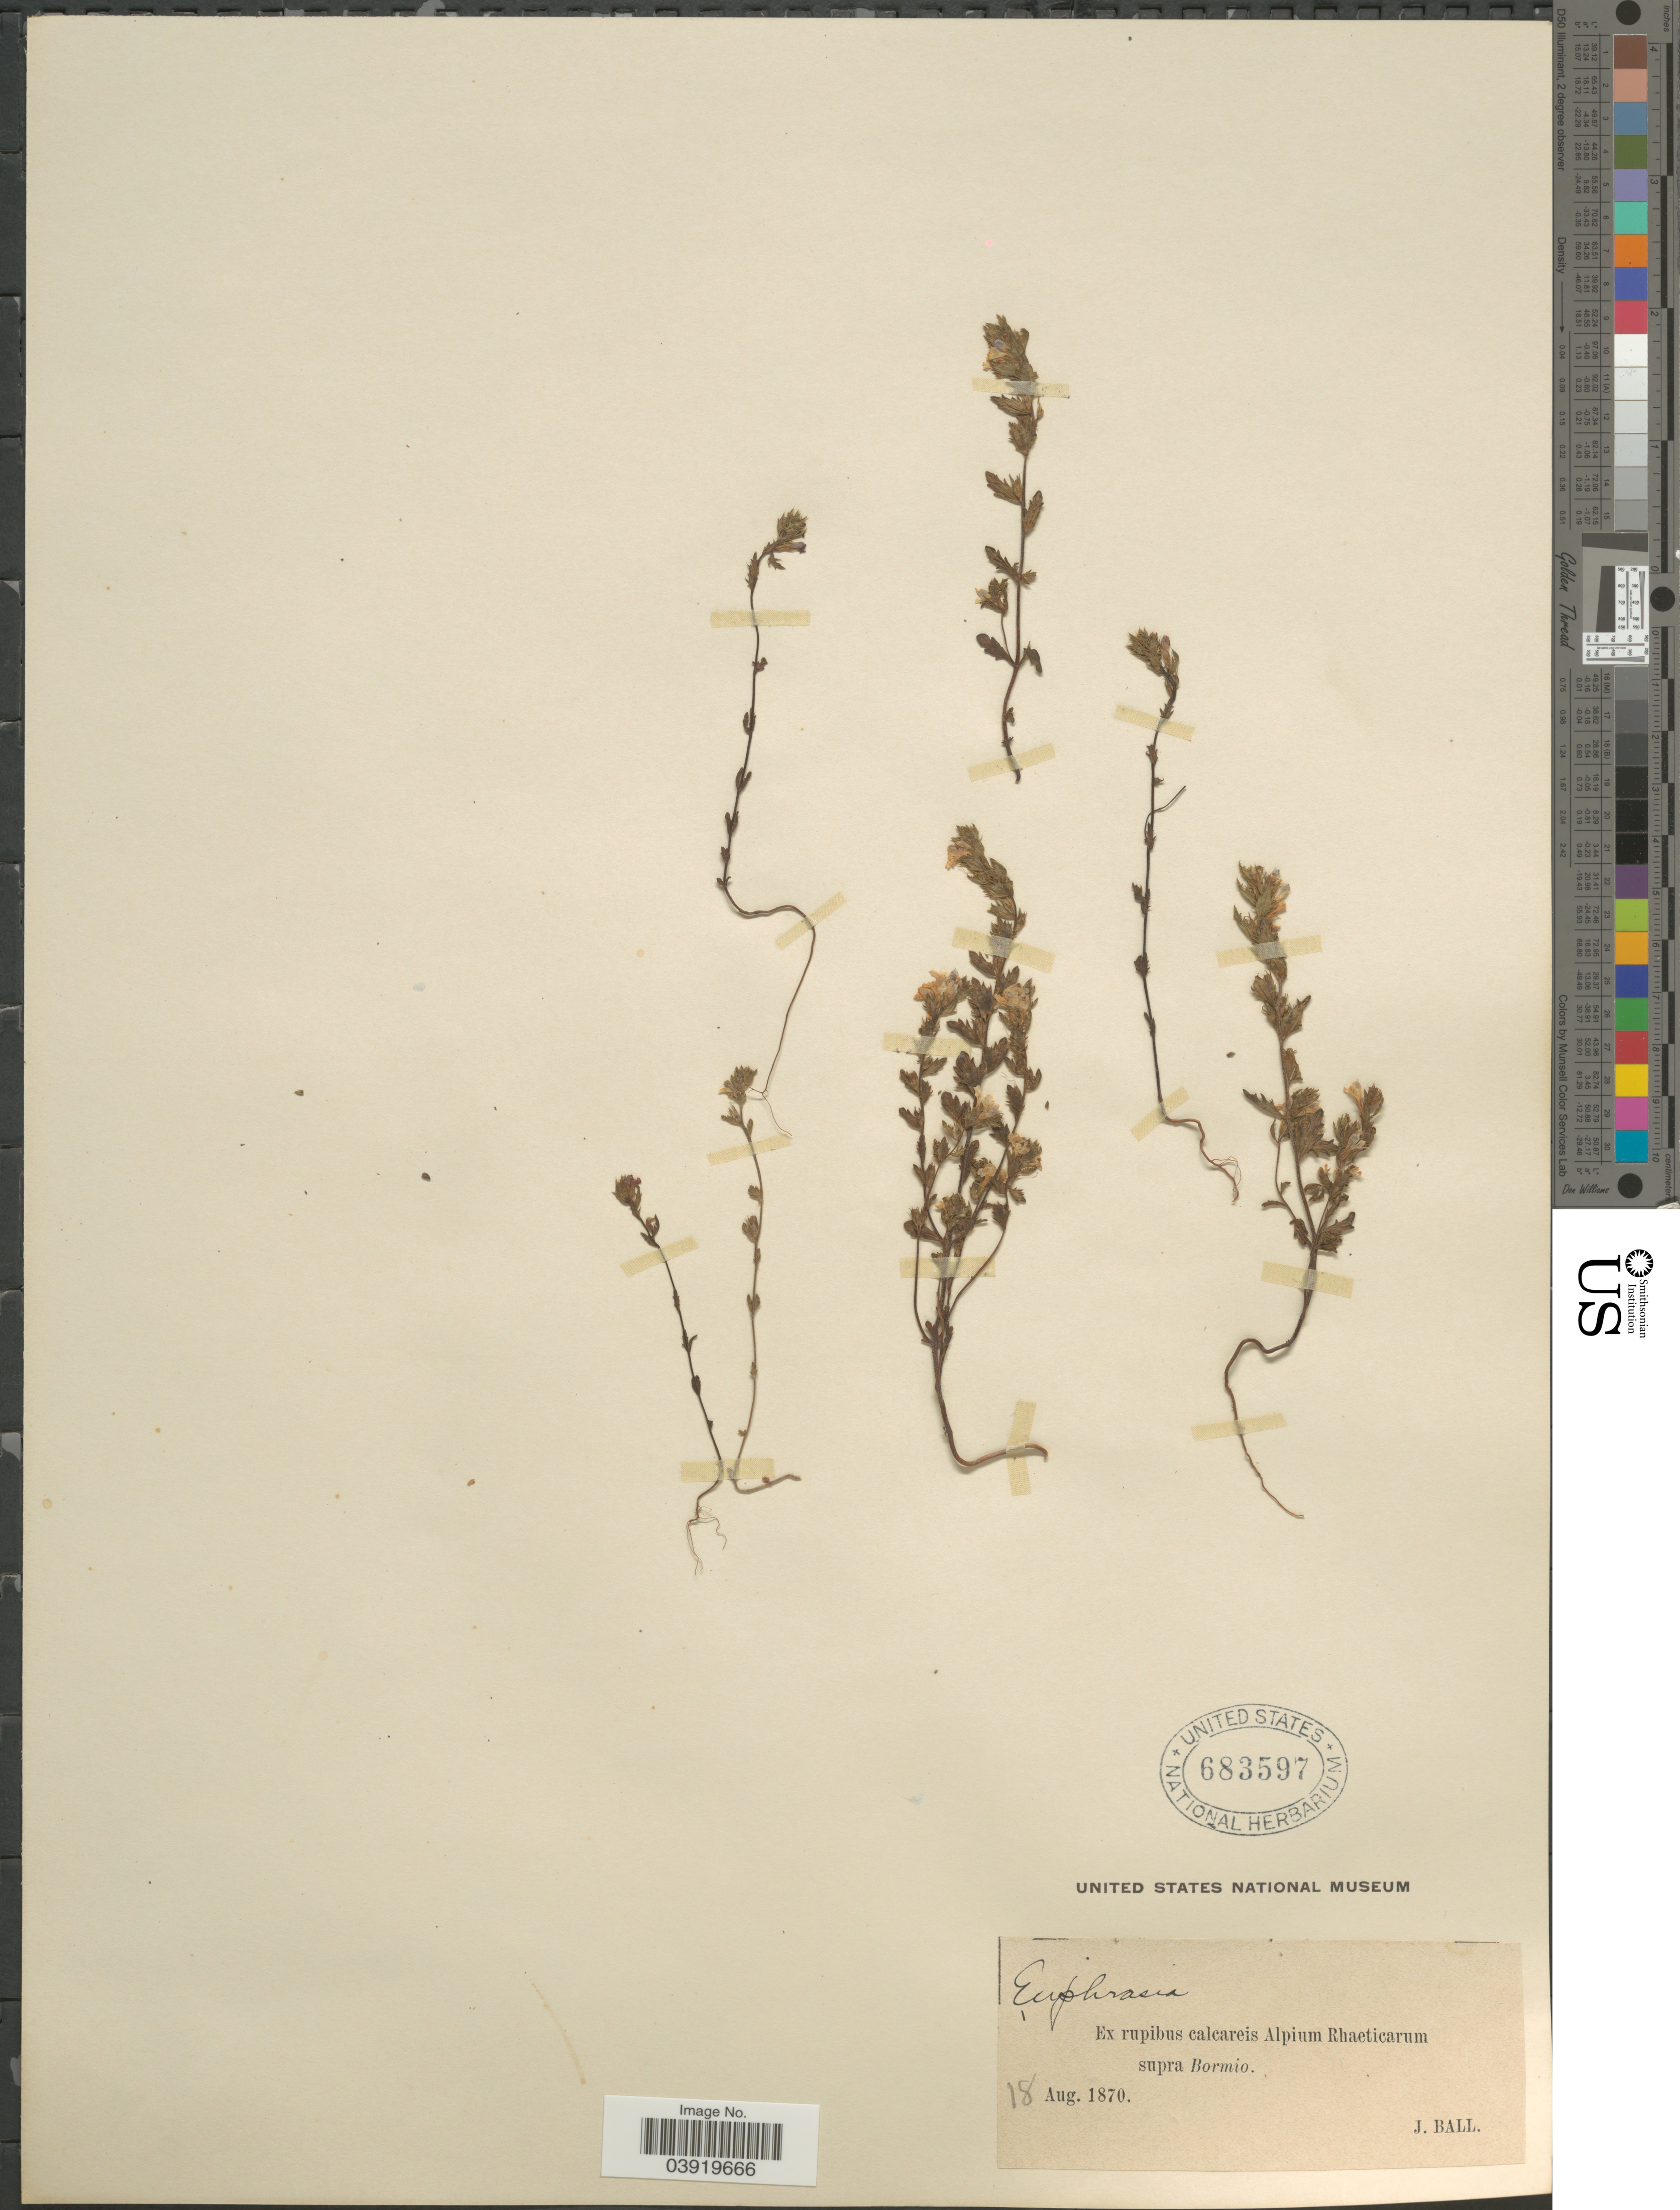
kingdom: Plantae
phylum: Tracheophyta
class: Magnoliopsida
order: Lamiales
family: Orobanchaceae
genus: Euphrasia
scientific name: Euphrasia sp.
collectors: J. Ball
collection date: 1870-08-18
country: Italy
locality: Ex rupibus calcareis Alpium Rhaeticarum supra Bormio.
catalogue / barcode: US 683597